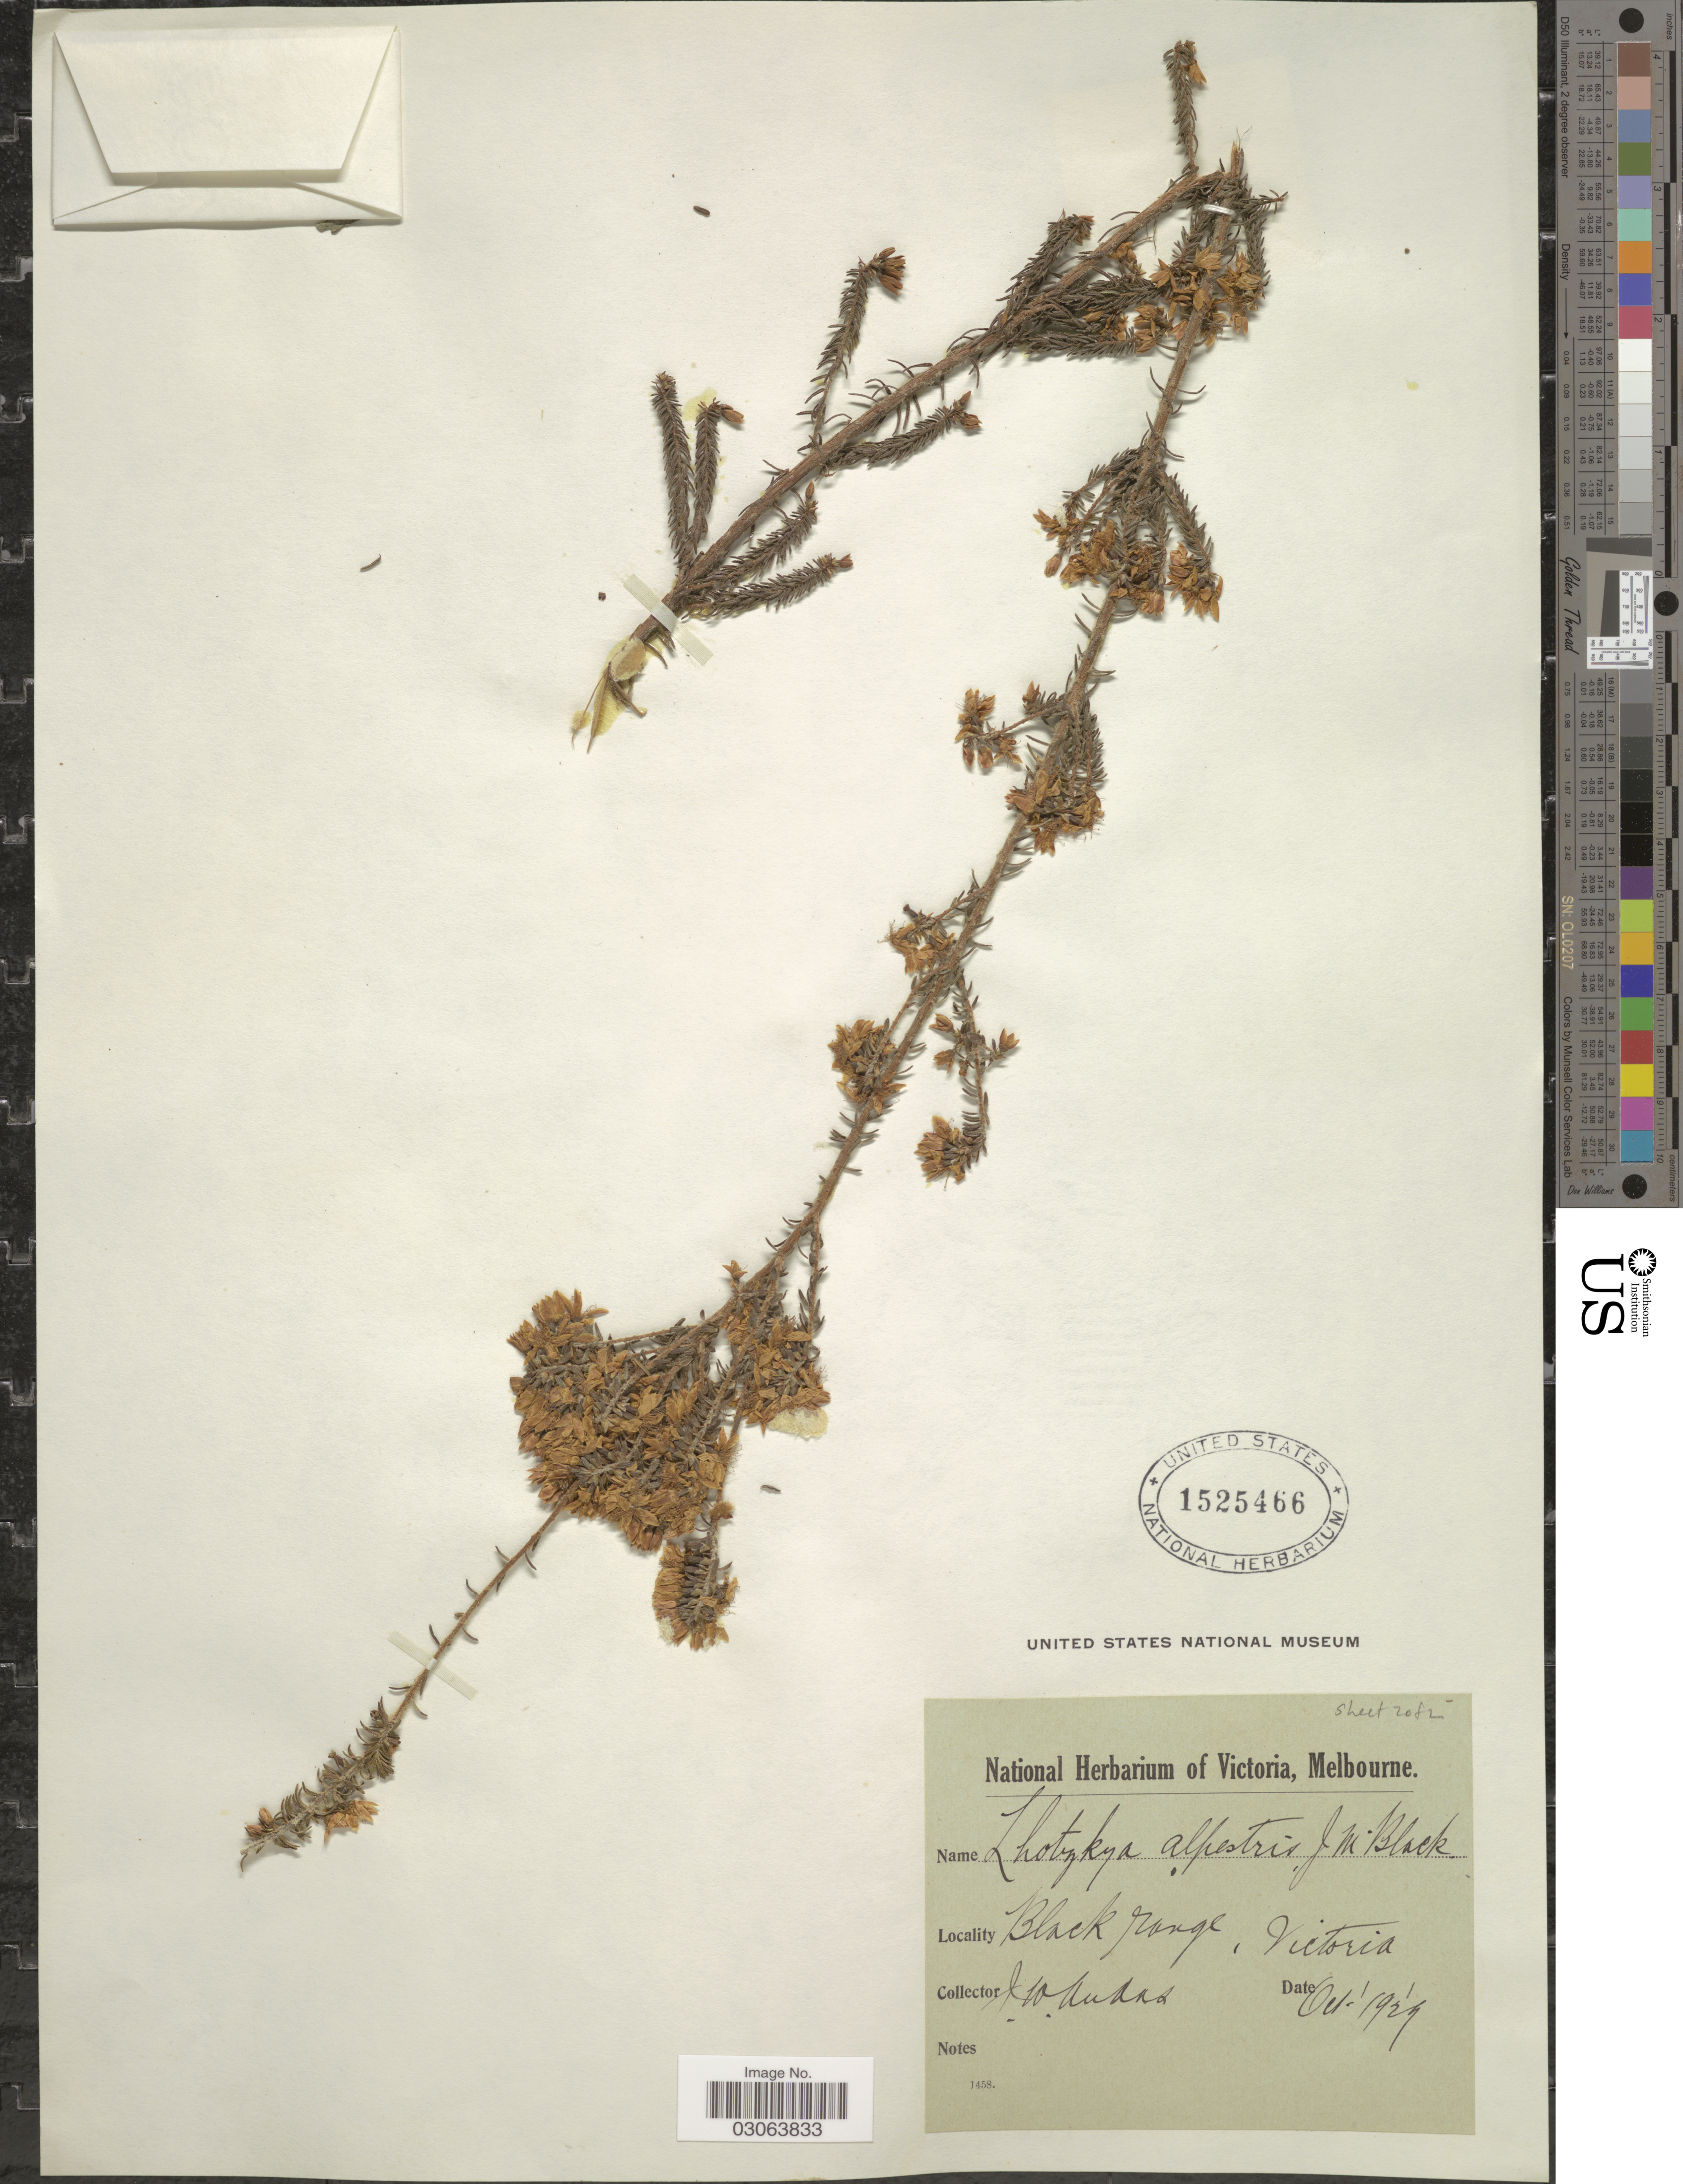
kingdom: Plantae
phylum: Tracheophyta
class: Magnoliopsida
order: Myrtales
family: Myrtaceae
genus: Calytrix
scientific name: Calytrix alpestris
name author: Court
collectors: J. Audas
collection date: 1929-10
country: Australia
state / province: Victoria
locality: Black range, Victoria.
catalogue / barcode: US 1525466